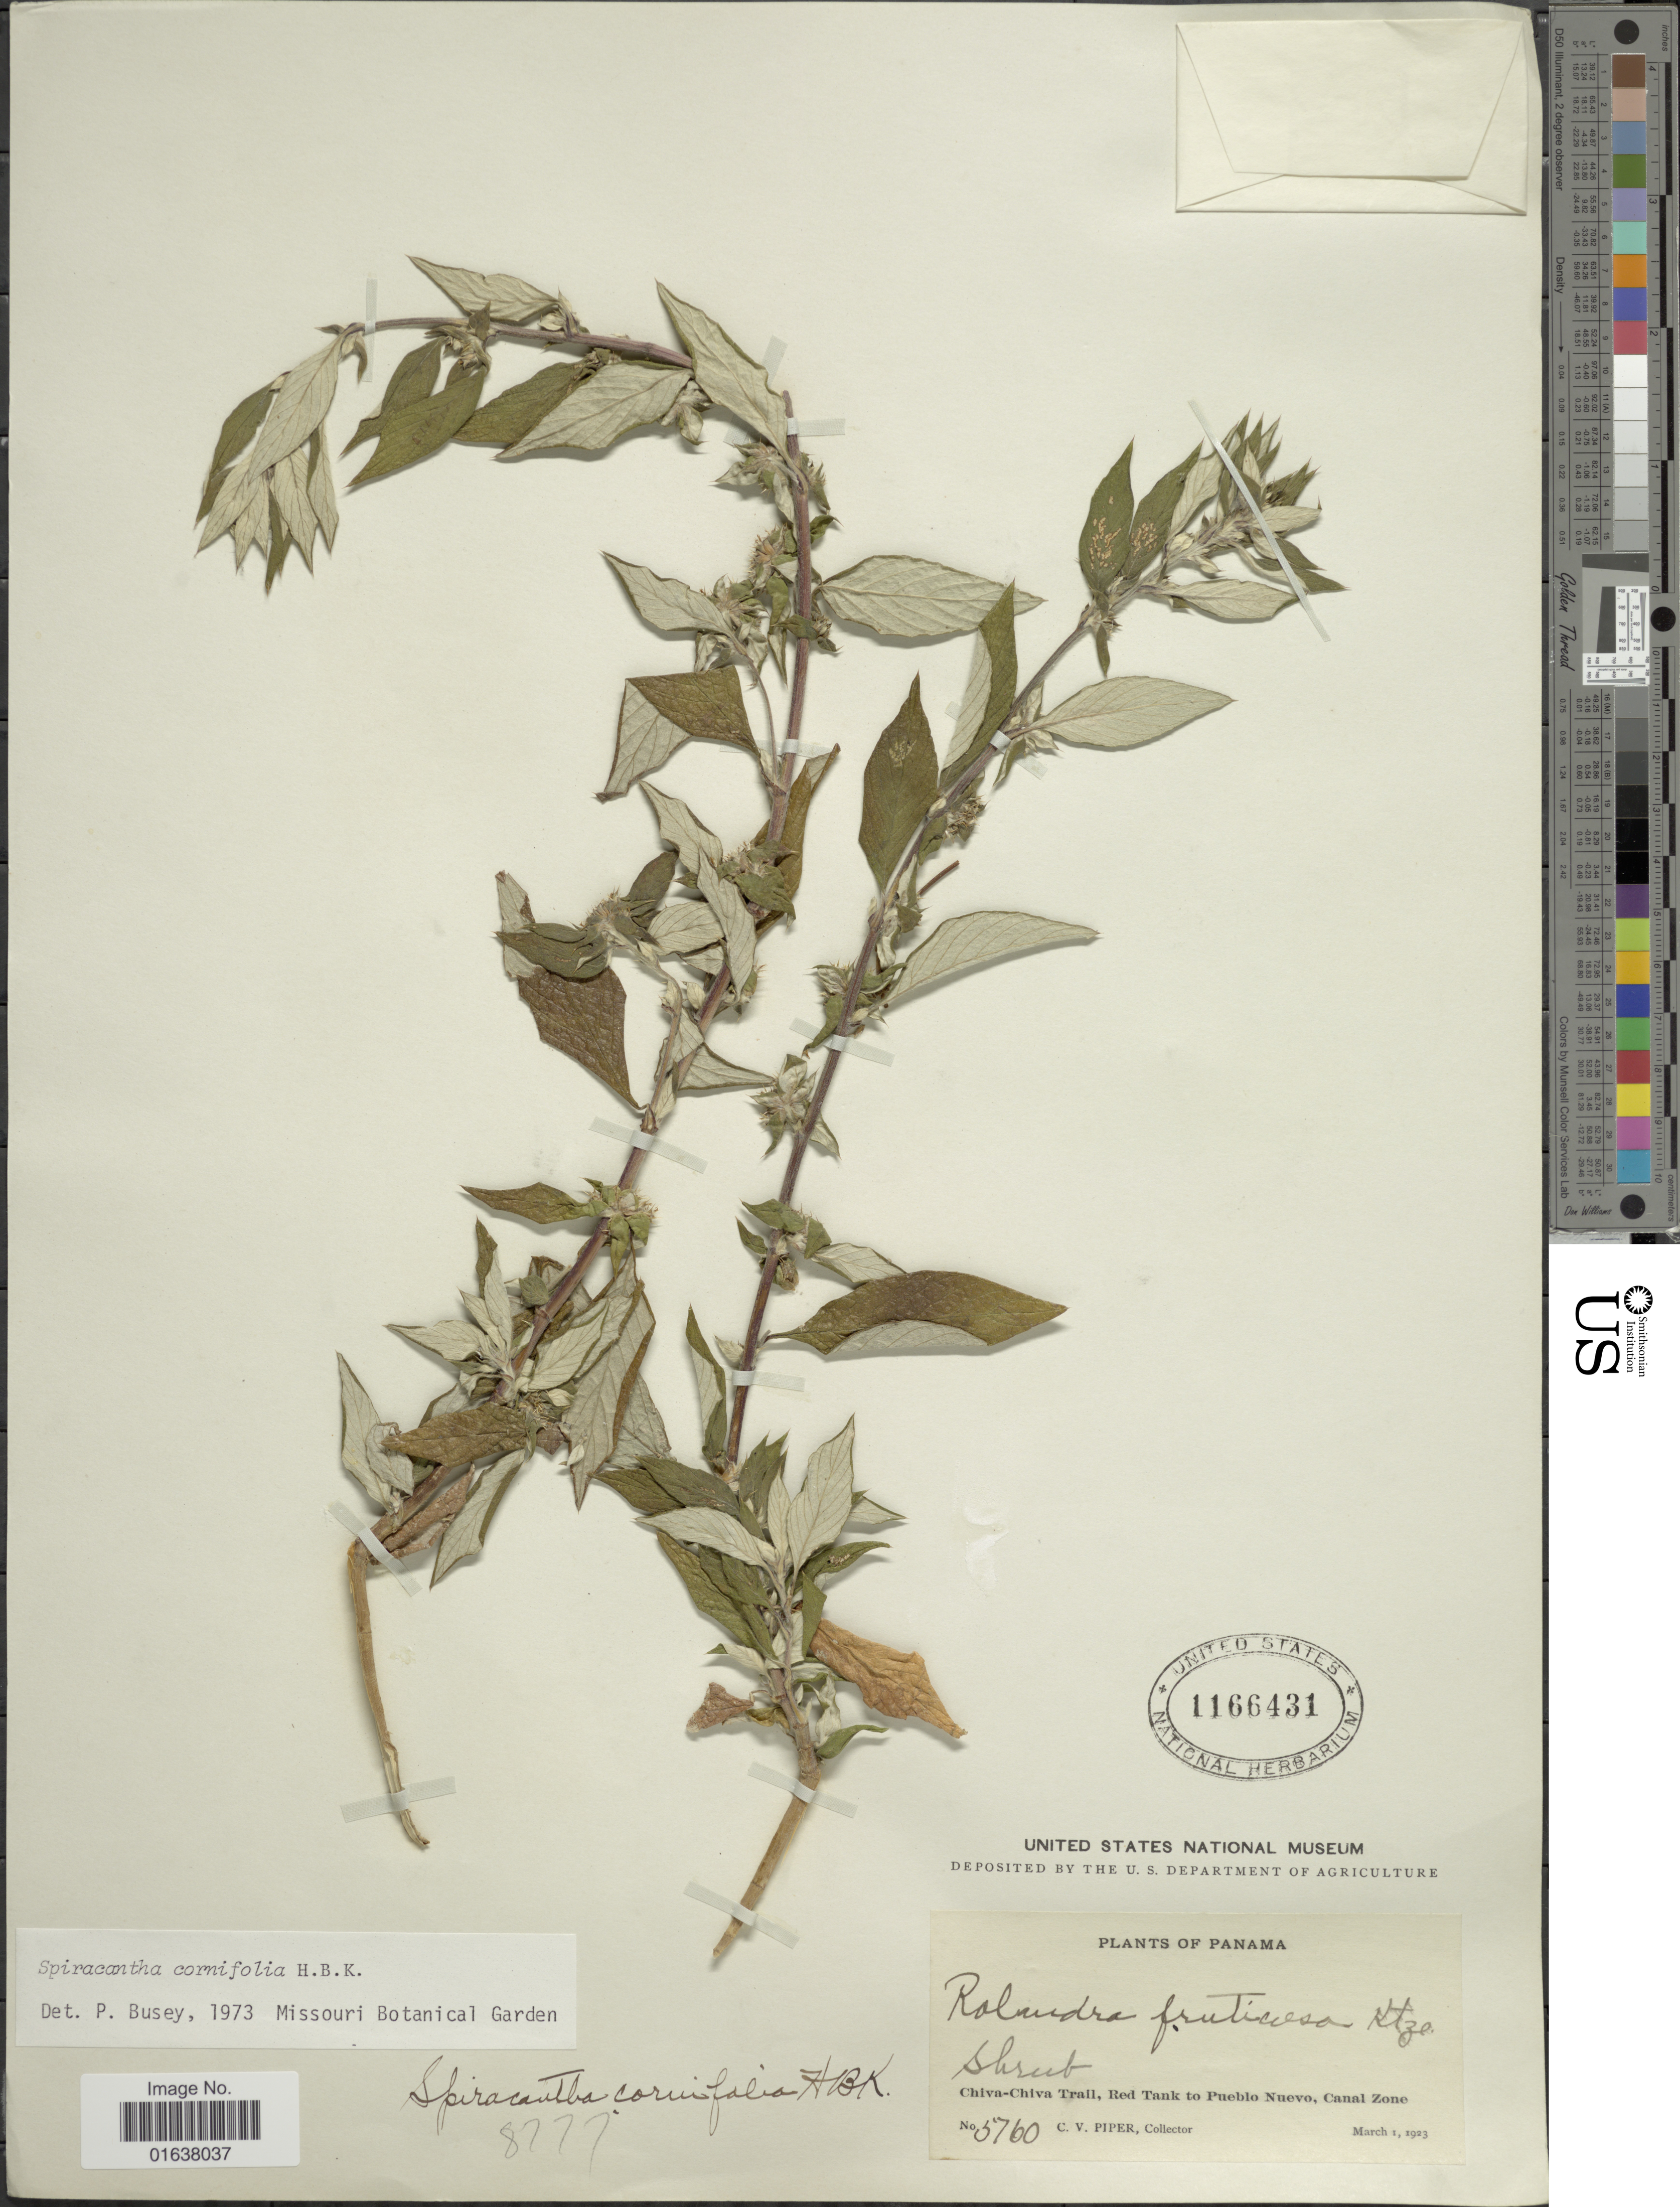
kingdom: Plantae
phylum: Tracheophyta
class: Magnoliopsida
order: Asterales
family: Asteraceae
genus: Spiracantha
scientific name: Spiracantha cornifolia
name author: Kunth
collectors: C. V. Piper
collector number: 5760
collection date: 1923-03-01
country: Panama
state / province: Panamá / Panamá Oeste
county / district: Canal Zone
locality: Chiva-Chiva Trail, Red Tank to Pueblo Nuevo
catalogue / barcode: US 1166431